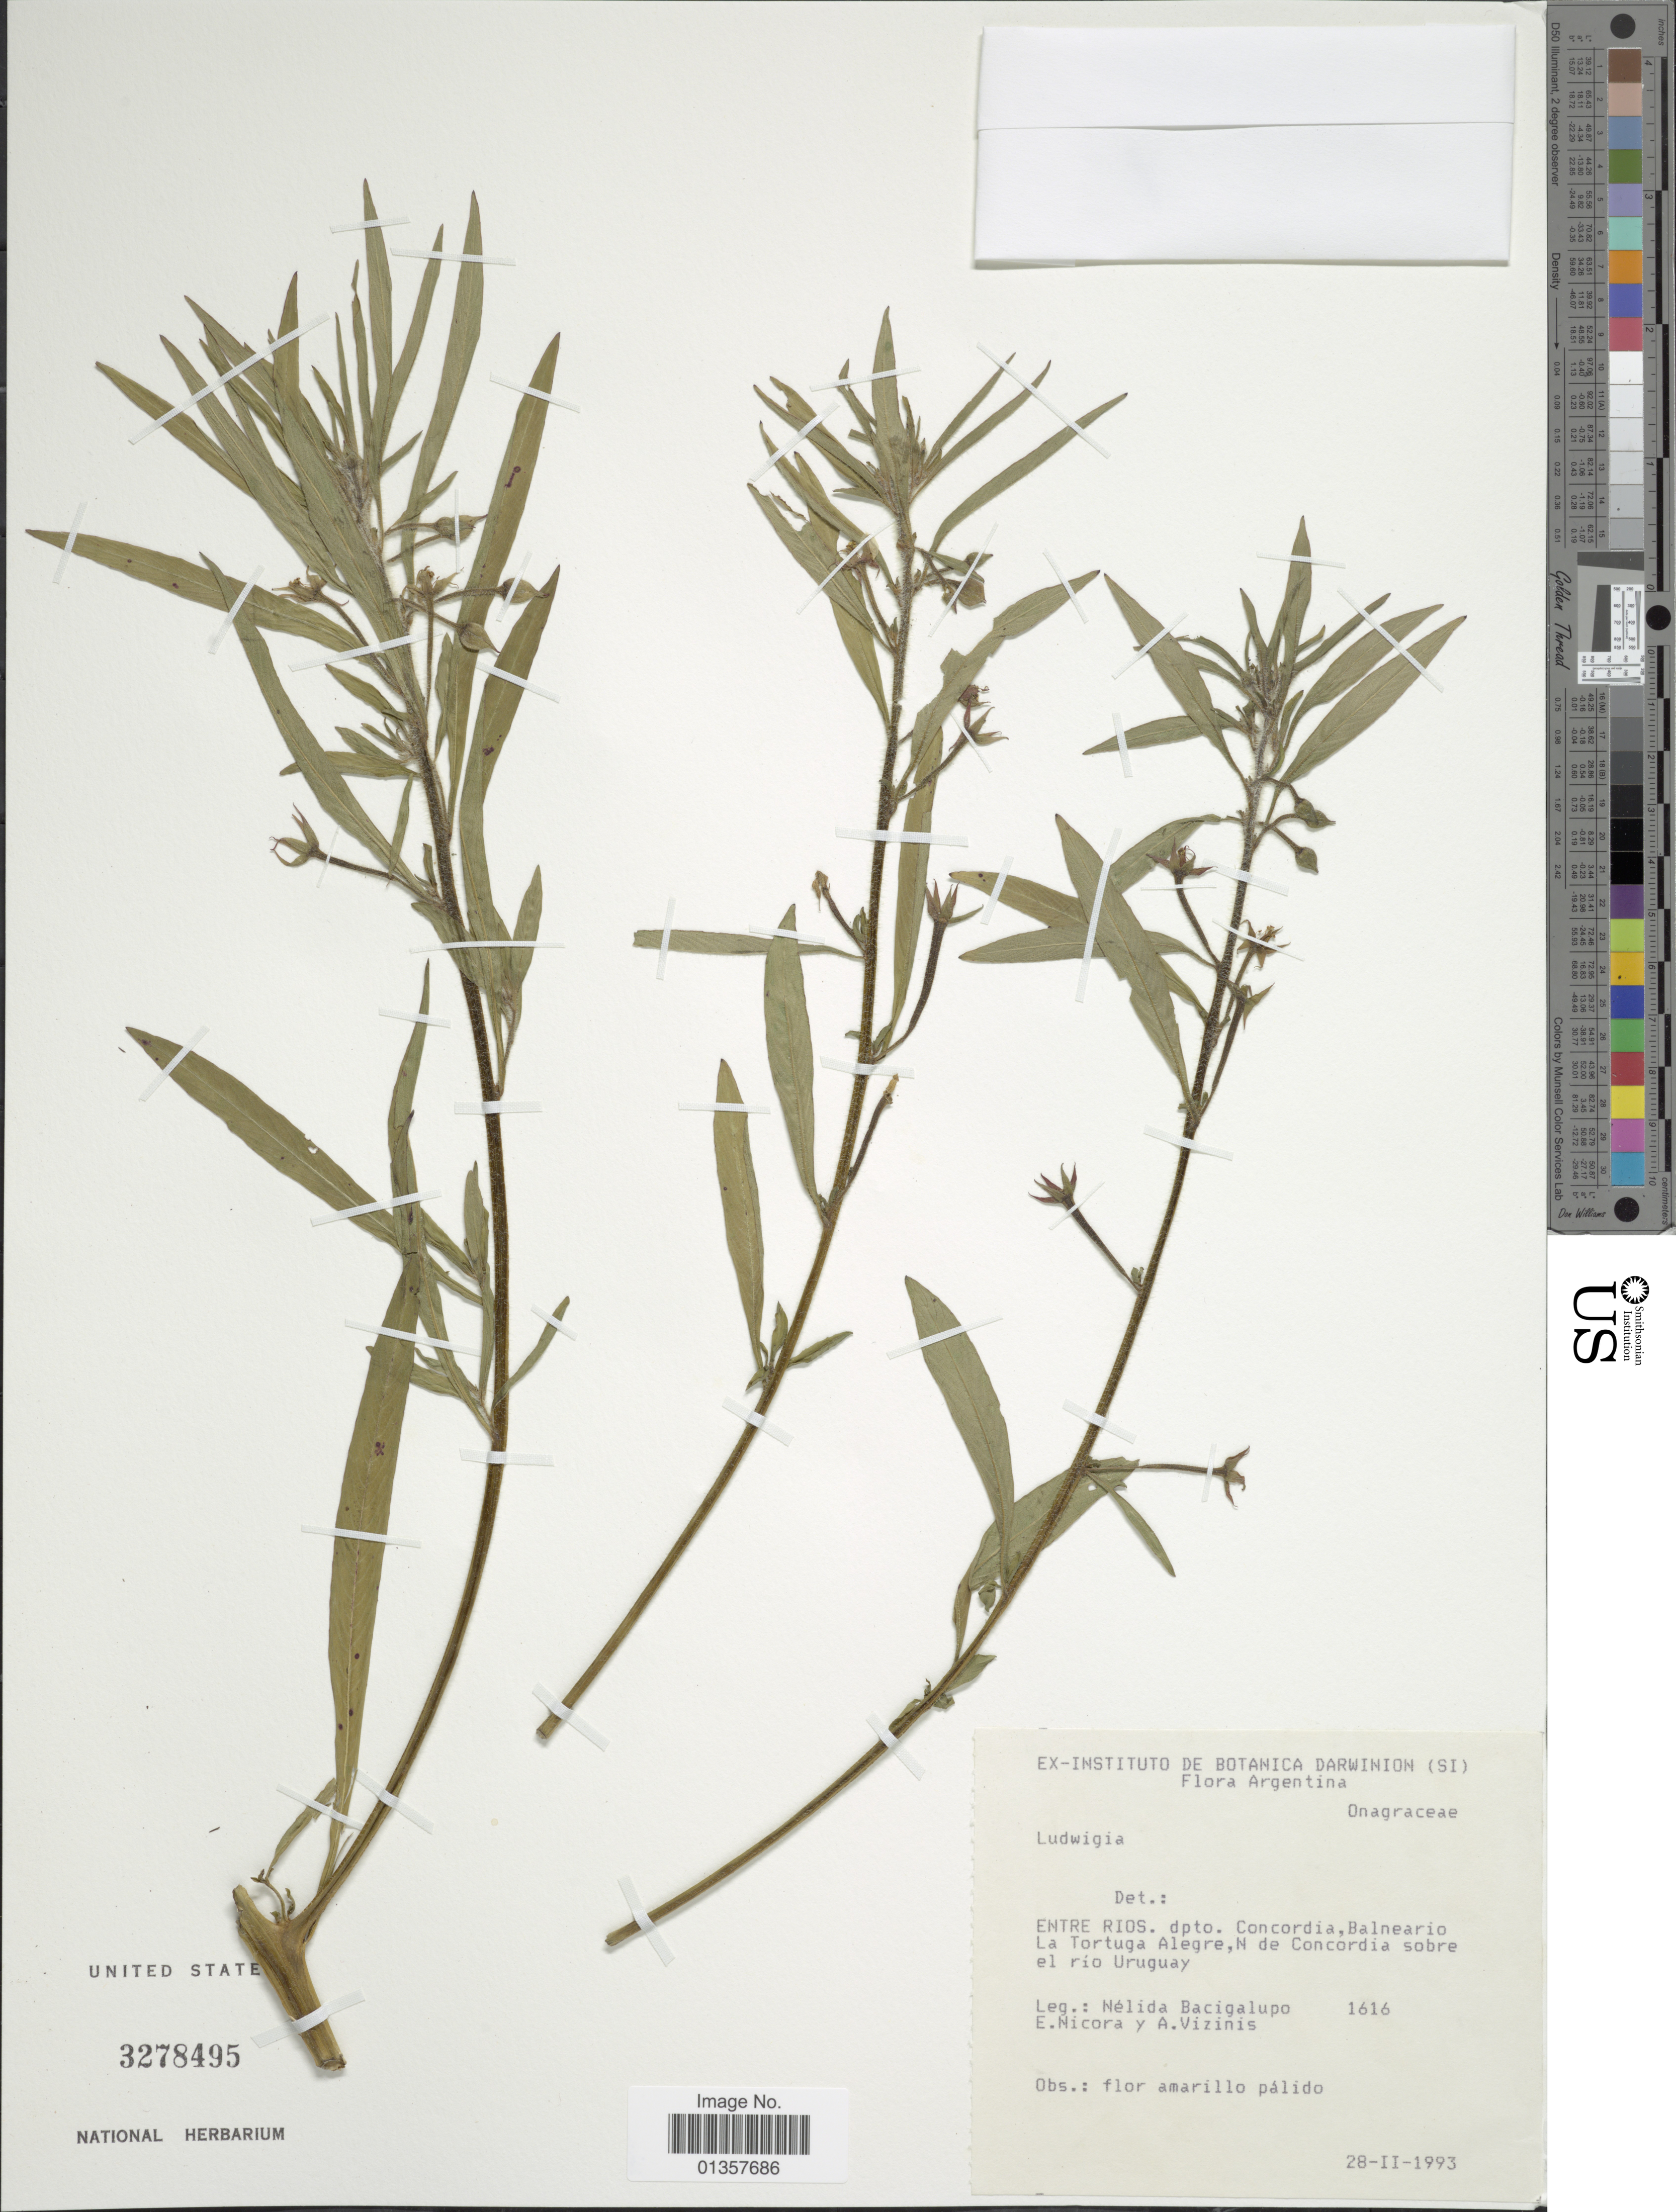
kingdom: Plantae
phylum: Tracheophyta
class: Magnoliopsida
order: Myrtales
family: Onagraceae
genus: Ludwigia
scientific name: Ludwigia sp.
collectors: N. M. Bacigalupo, E. Nicora & A. Vizinis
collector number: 1616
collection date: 1993-02-28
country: Argentina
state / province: Entre Rios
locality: Dpto. Concordia, Balneario La Tortuga Alegre, N de Concordia sobre el rio Uruguay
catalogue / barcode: US 3278495